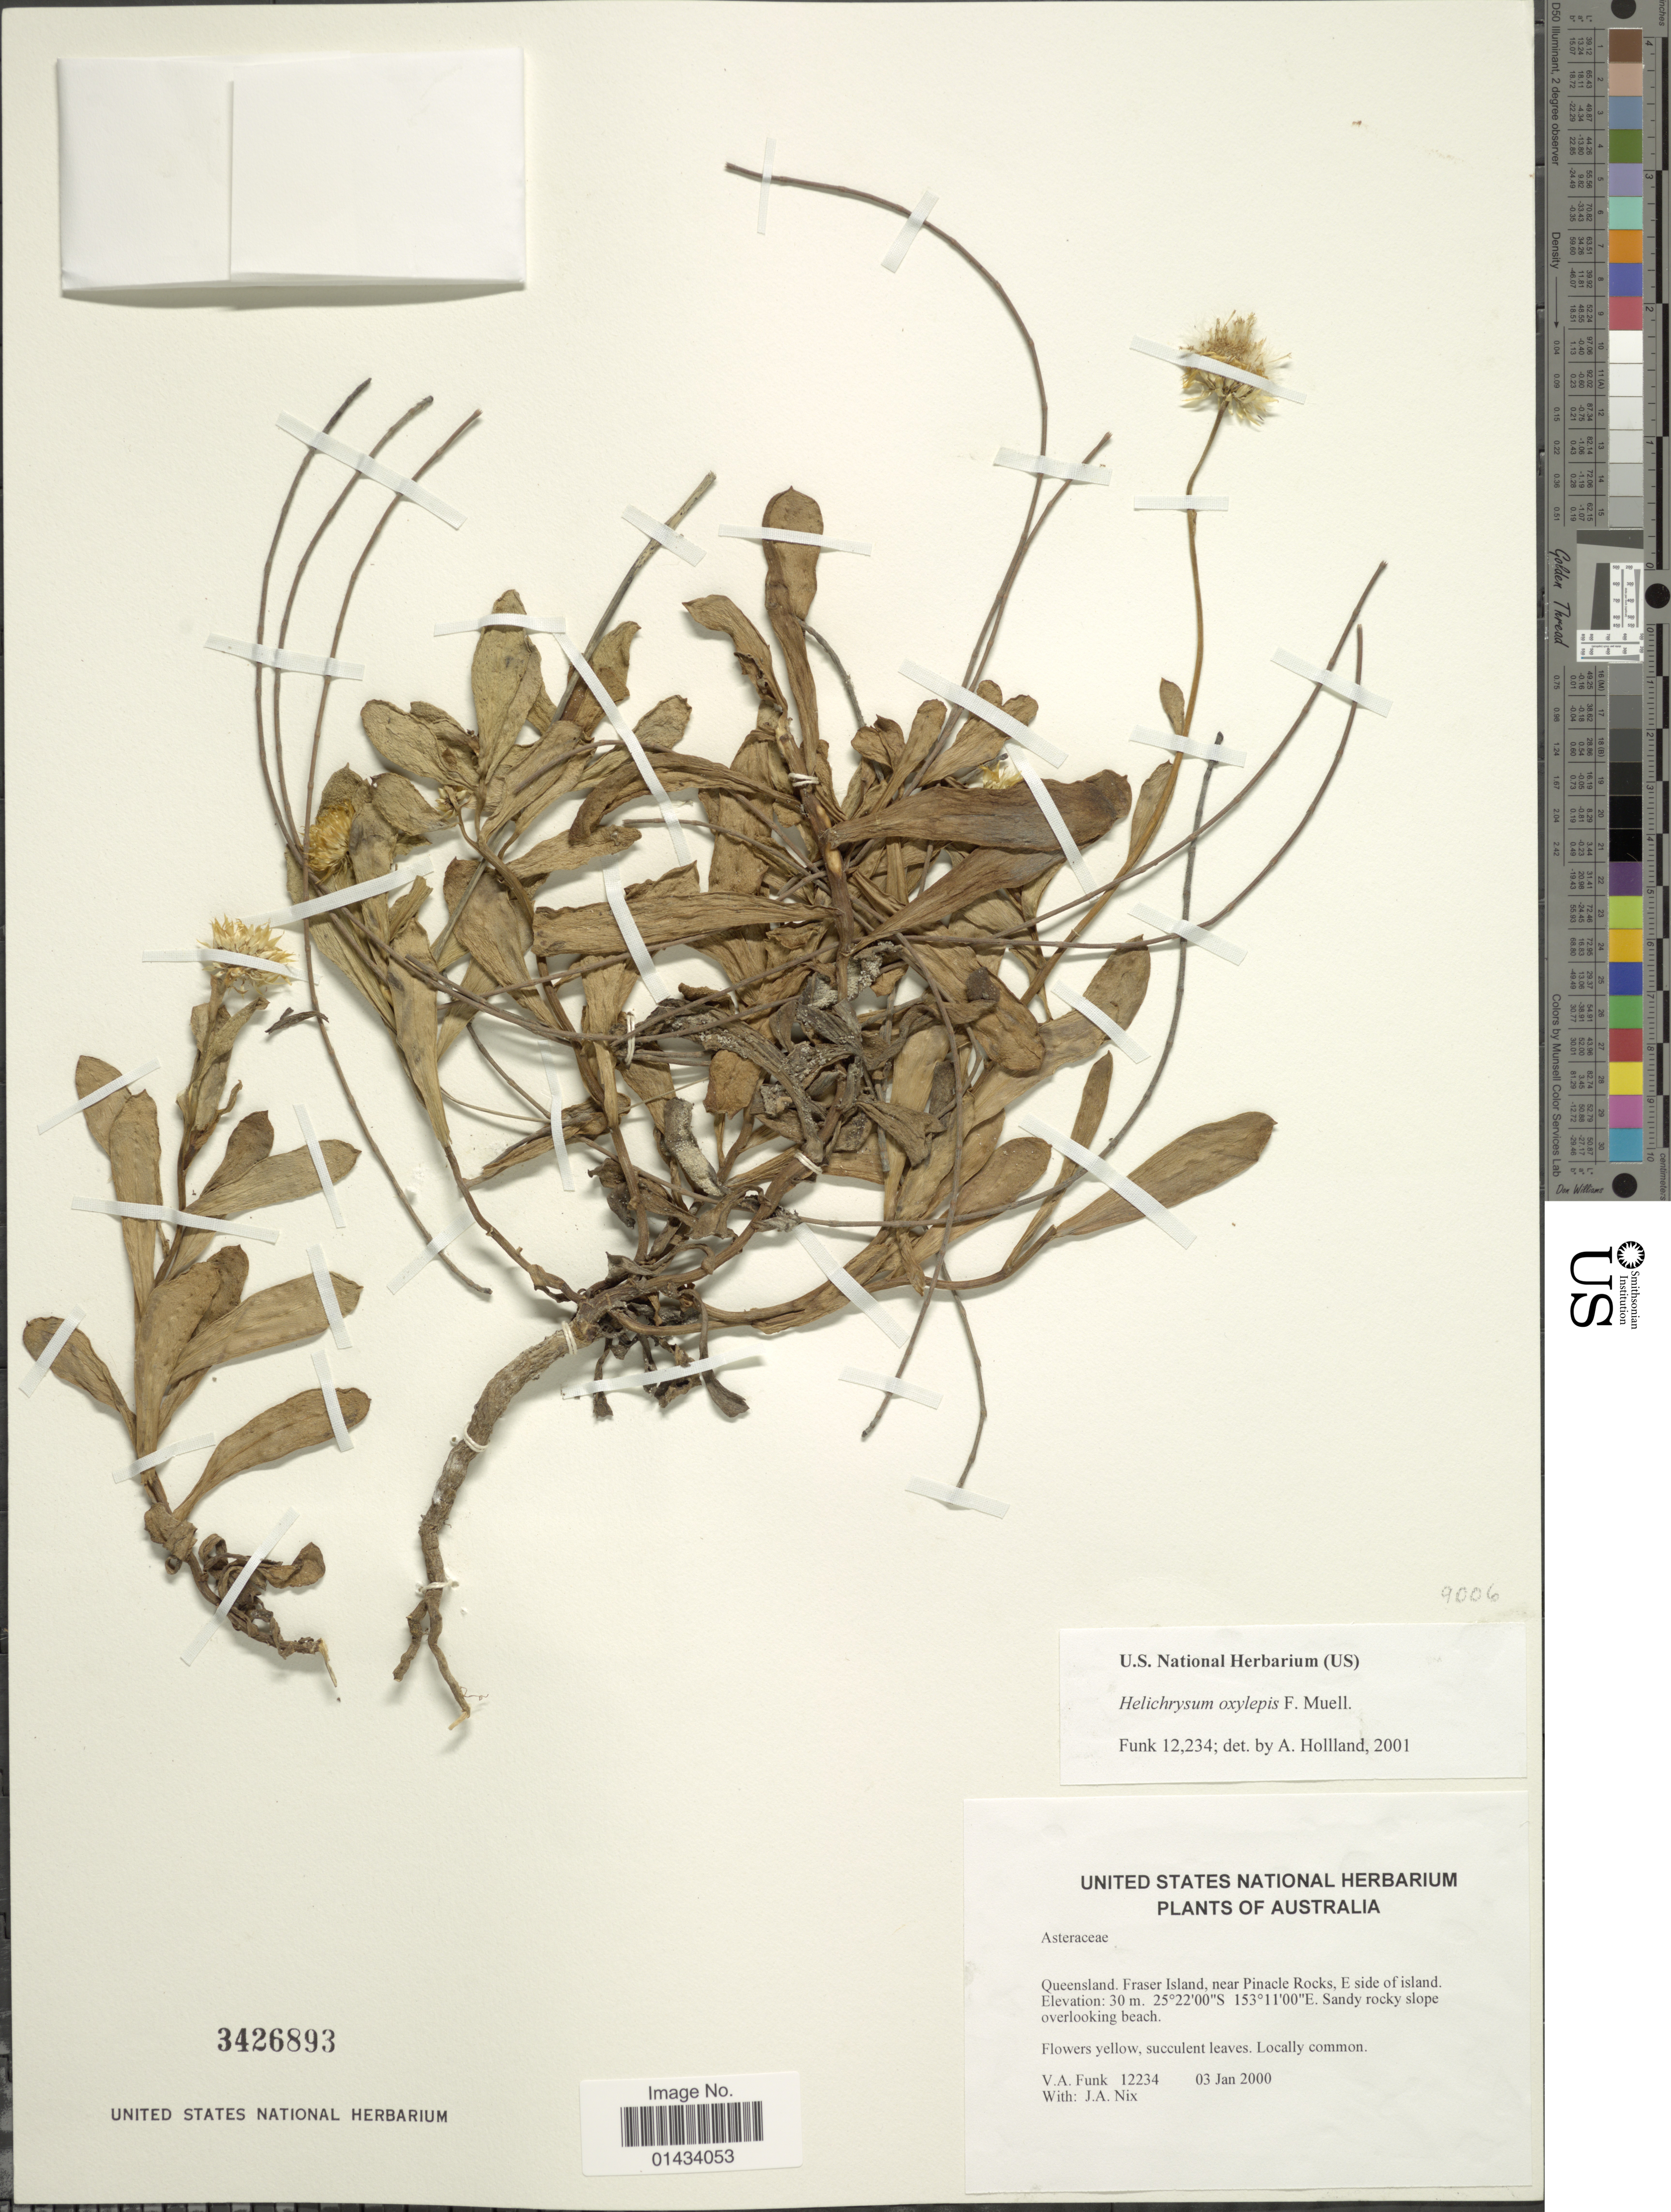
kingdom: Plantae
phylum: Tracheophyta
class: Magnoliopsida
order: Asterales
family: Asteraceae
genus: Coronidium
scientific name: Coronidium oxylepis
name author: (F. Muell.) Paul G. Wilson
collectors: V. Funk & J. Nix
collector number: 12234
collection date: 2000-01-03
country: Australia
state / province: Queensland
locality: Fraser Island, near Pinacle Rocks, E side of island, sandy rocky slope overlooking beach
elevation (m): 30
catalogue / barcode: US 3426893